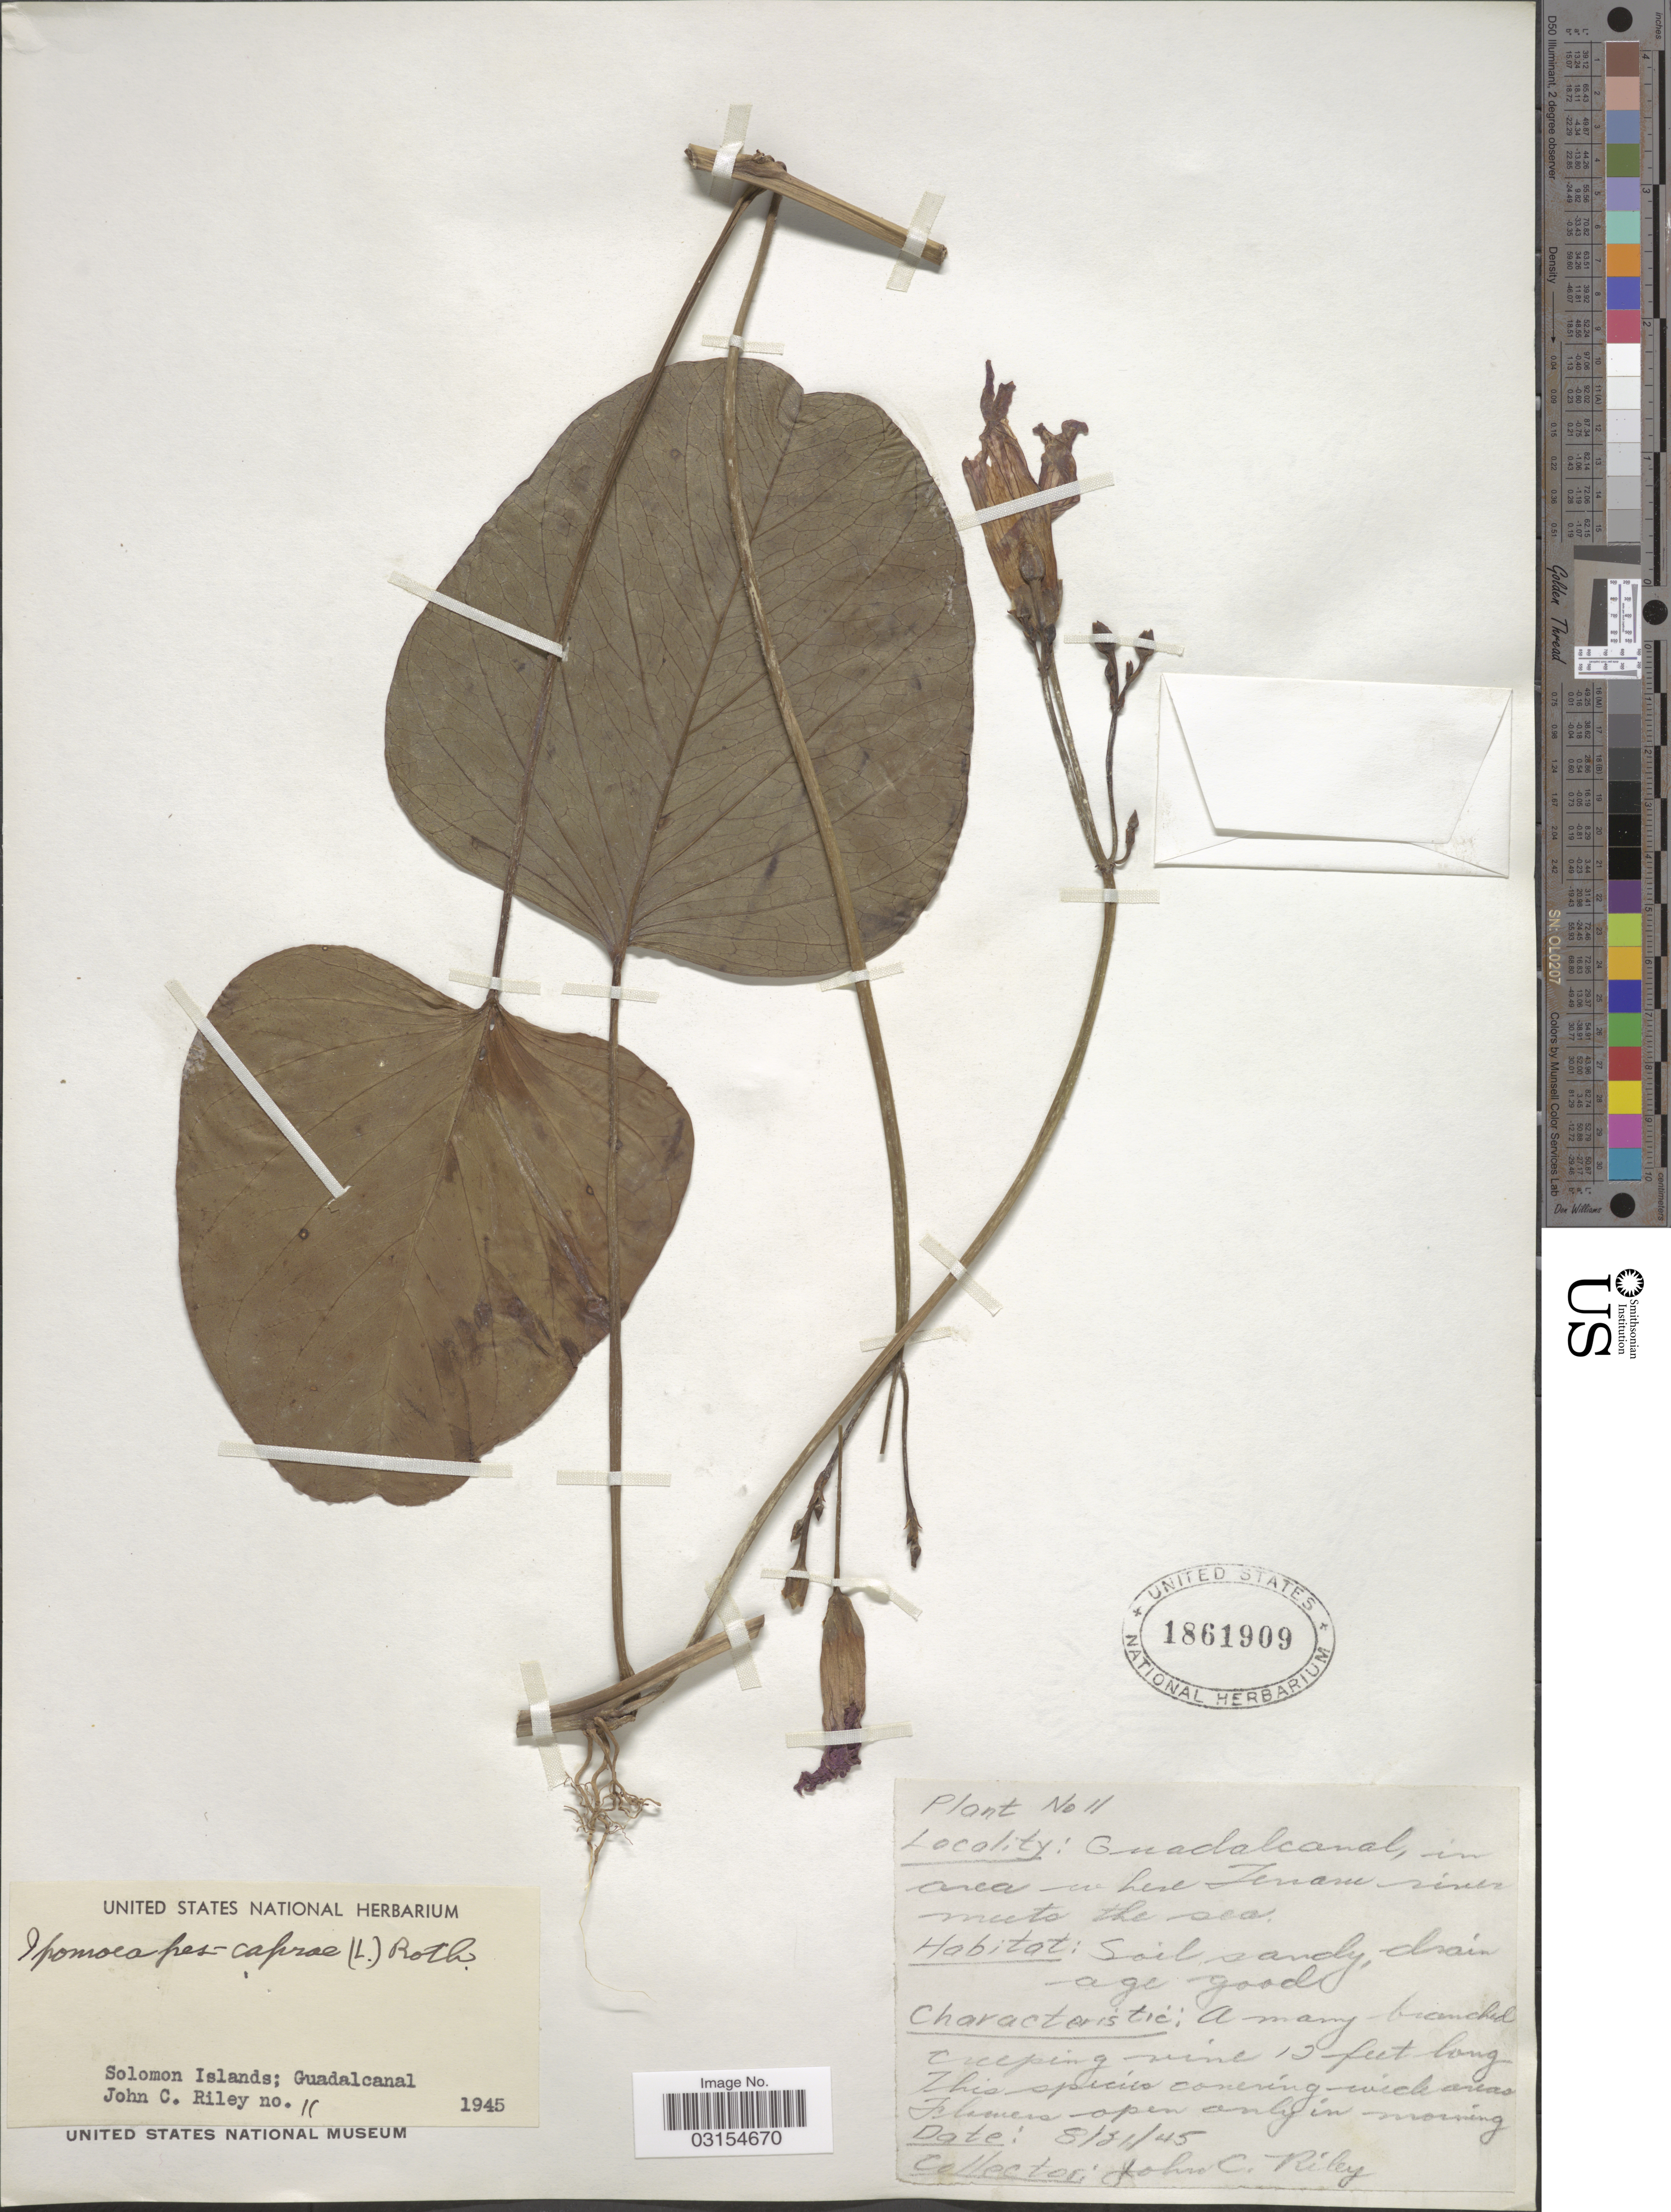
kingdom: Plantae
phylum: Tracheophyta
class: Magnoliopsida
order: Solanales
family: Convolvulaceae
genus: Ipomoea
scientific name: Ipomoea pes-caprae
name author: (L.) R. Br.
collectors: J. Riley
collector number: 11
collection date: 1945-08-31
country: Solomon Islands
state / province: Solomon Islands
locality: Guadalcanal, in area where Tenanu river meets the sea.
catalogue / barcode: US 1861909